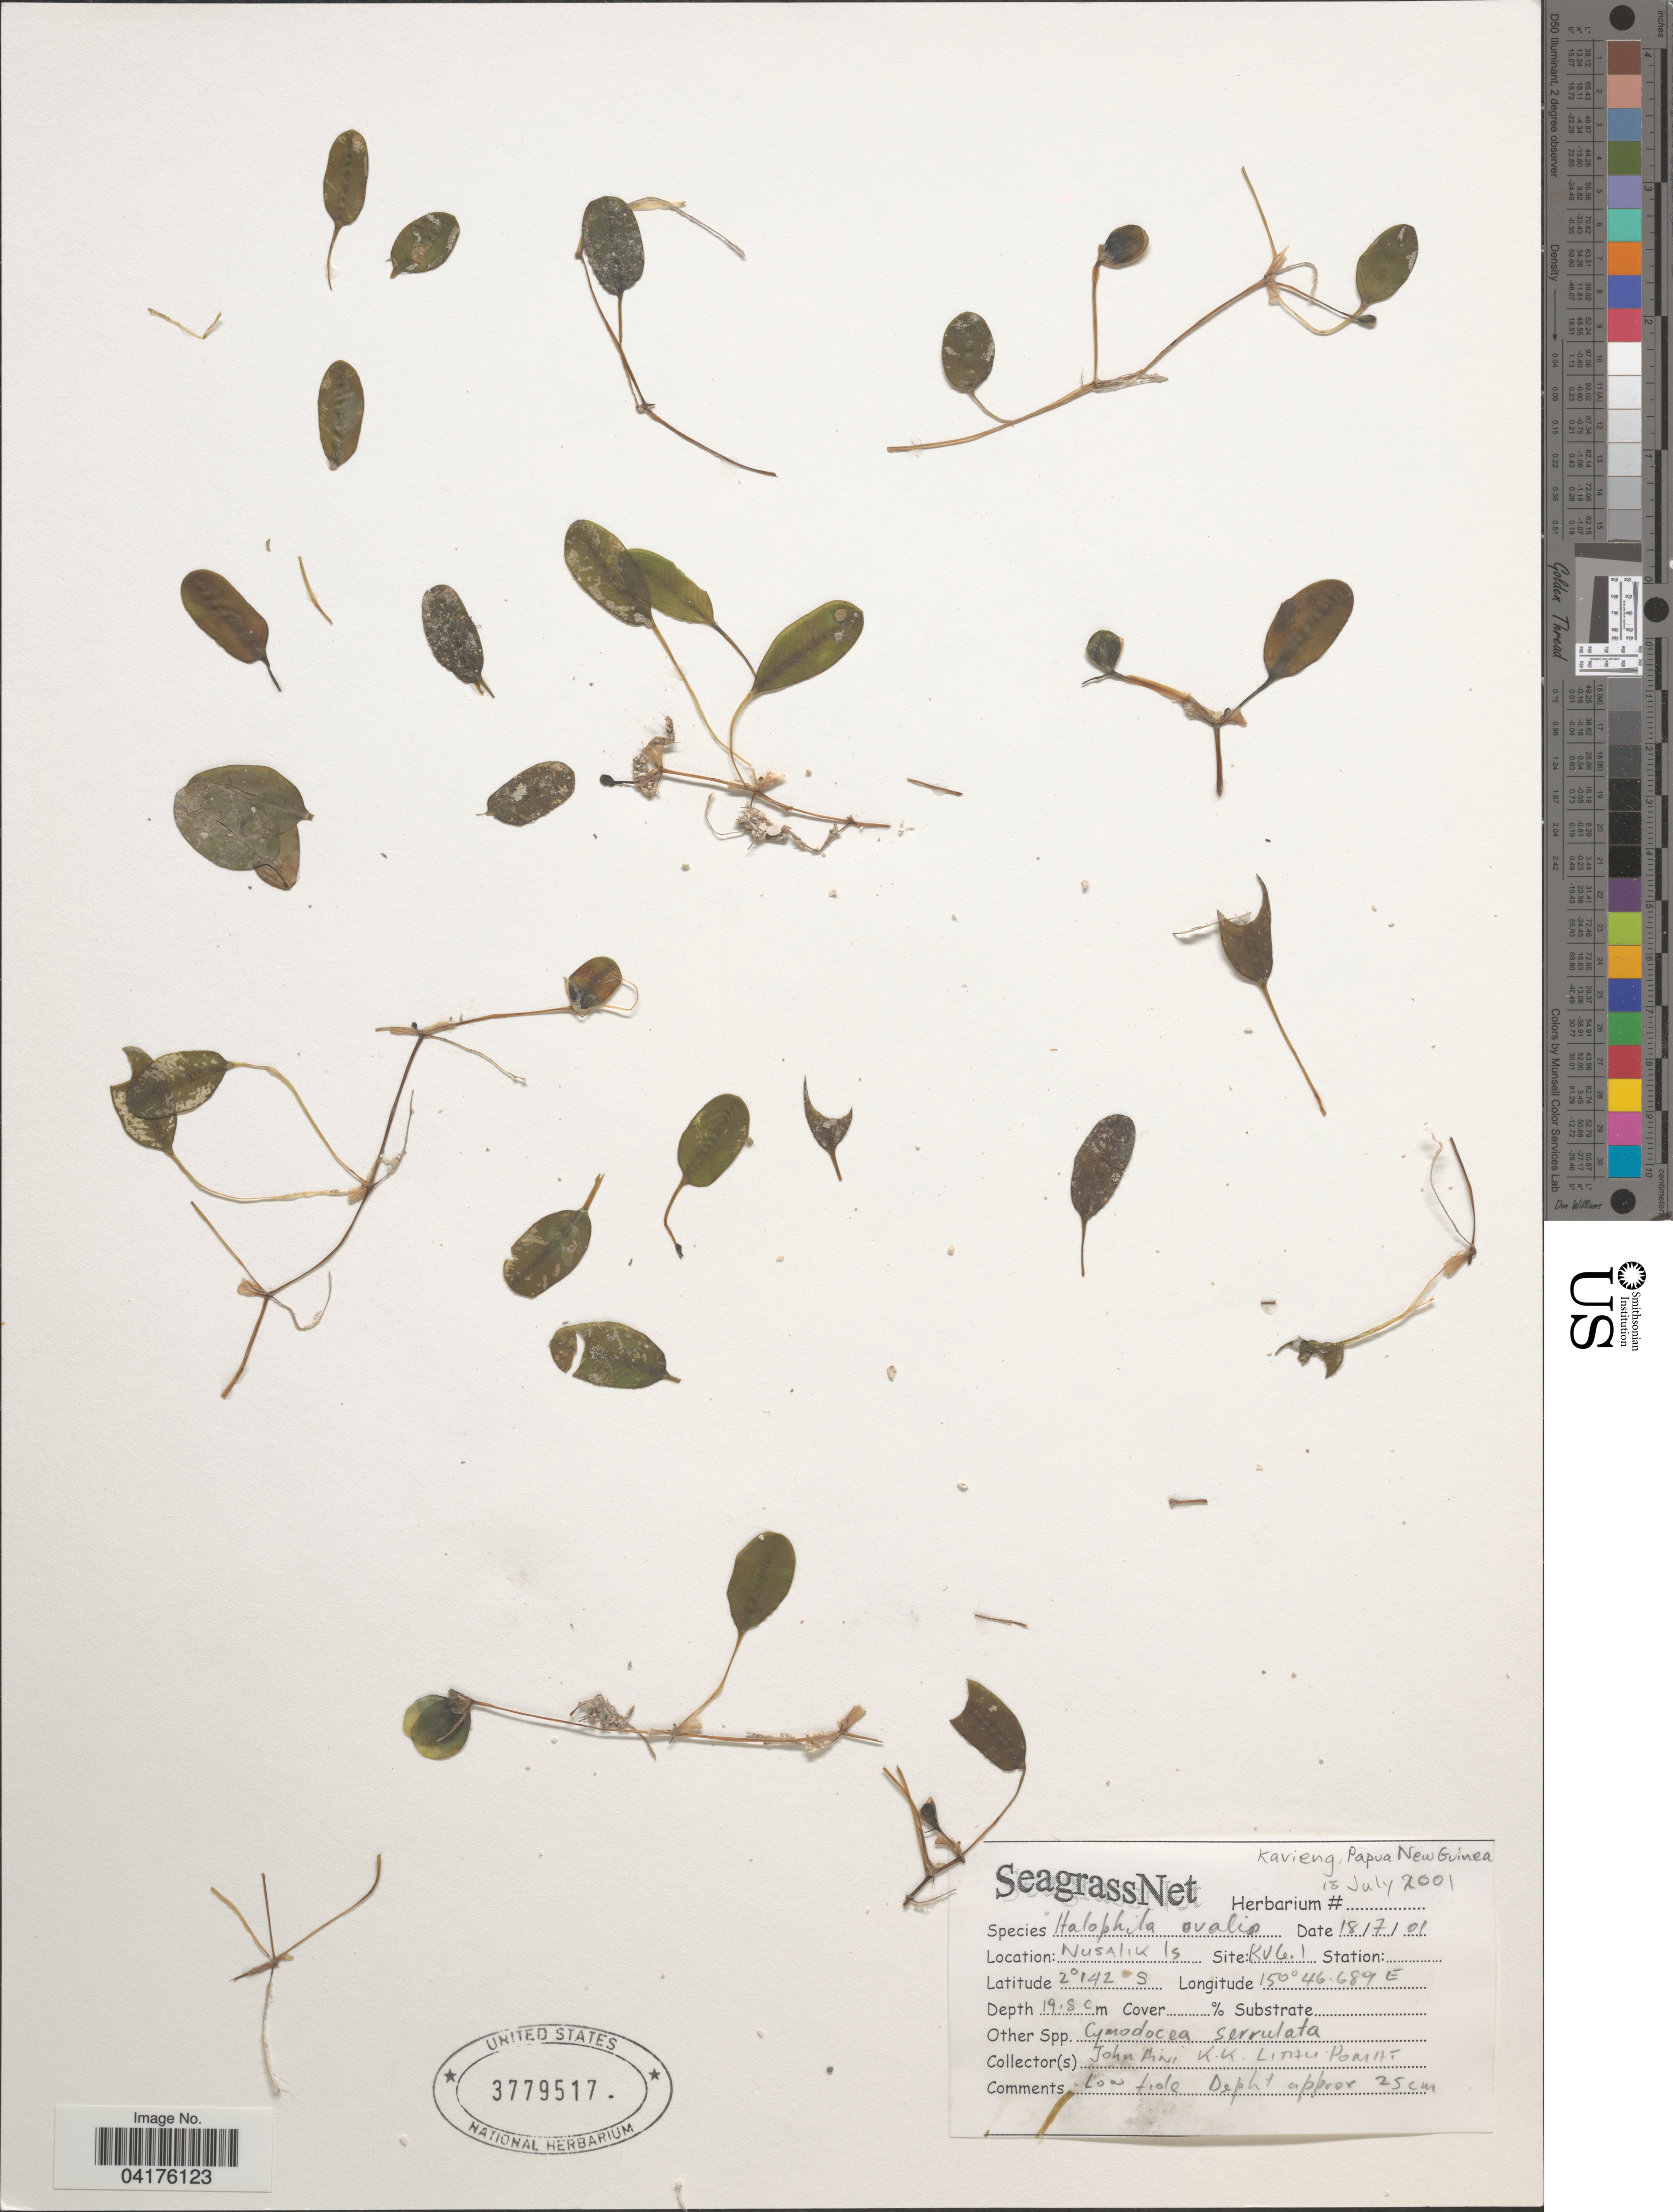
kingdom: Plantae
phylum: Tracheophyta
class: Liliopsida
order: Alismatales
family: Hydrocharitaceae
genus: Halophila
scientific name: Halophila ovalis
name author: (R. Br.) Hook. f.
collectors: J. Aini, K. K., Litau & Pomat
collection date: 2001-07-18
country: Papua New Guinea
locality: Kavieng. Nusalik Is. Site: KVG.1.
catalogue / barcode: US 3779517